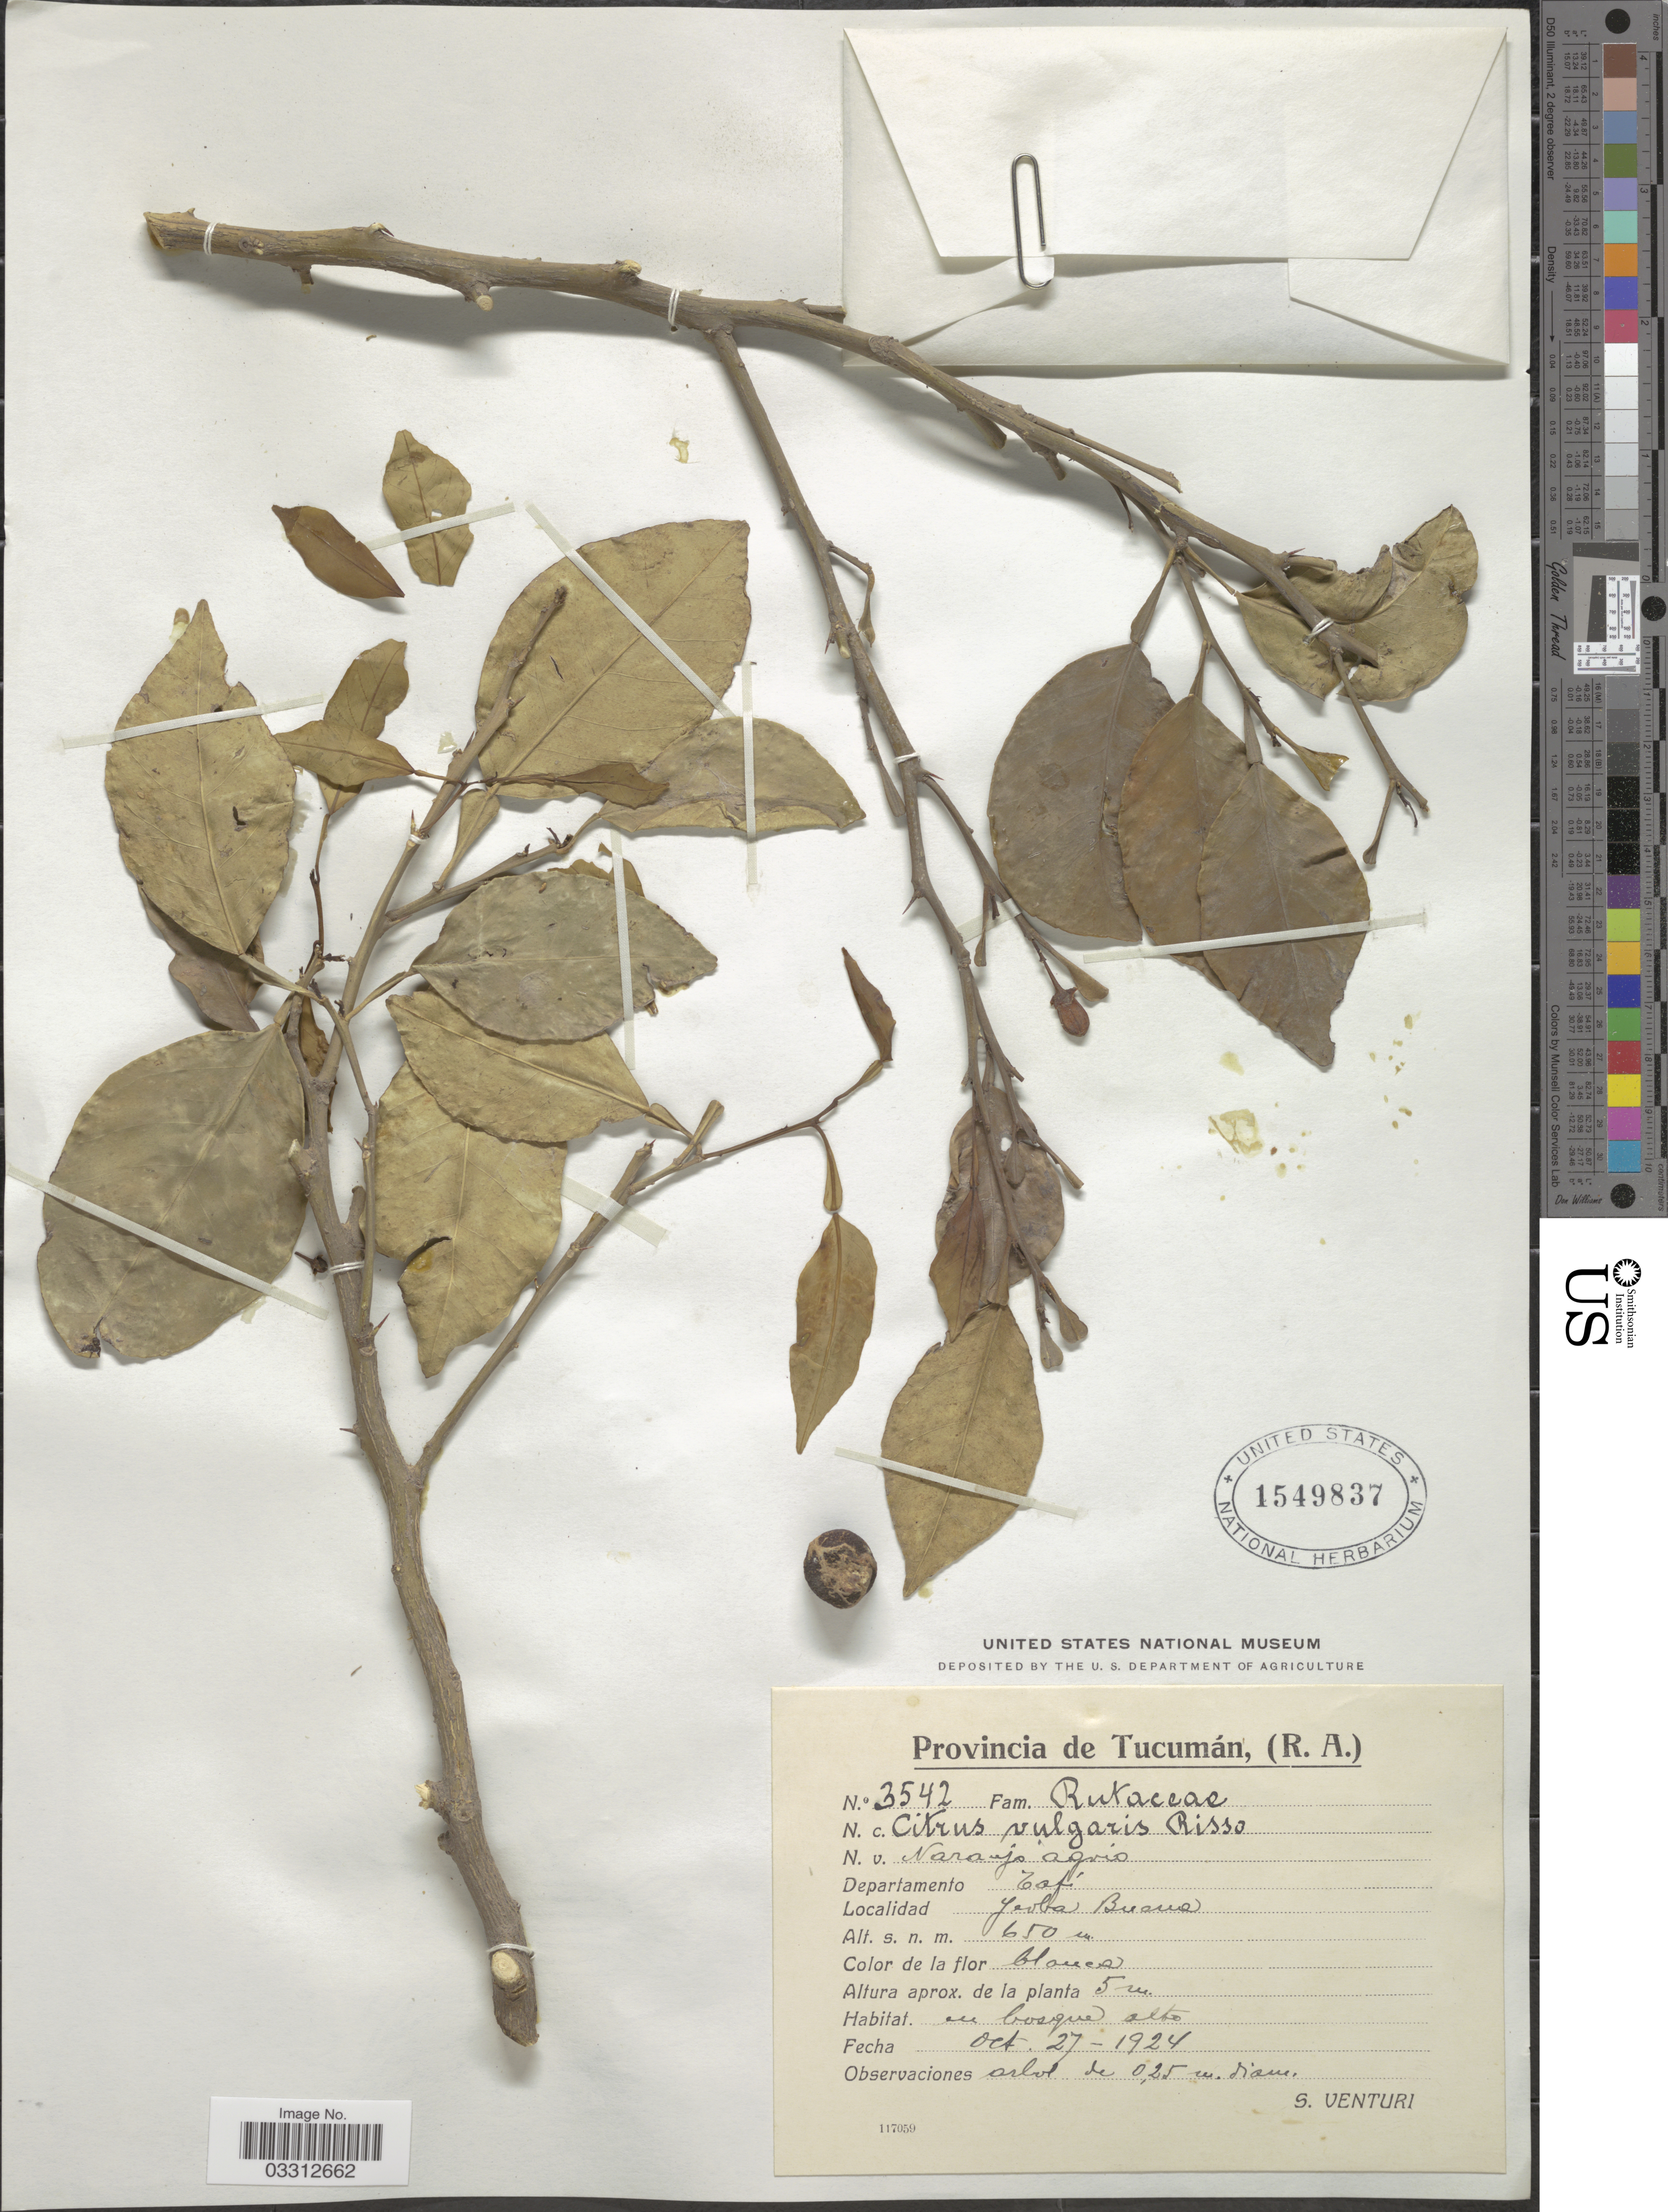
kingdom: Plantae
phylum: Tracheophyta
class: Magnoliopsida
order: Sapindales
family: Rutaceae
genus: Citrus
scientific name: Citrus vulgaris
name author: Risso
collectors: S. Venturi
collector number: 3542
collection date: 1924-10-27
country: Argentina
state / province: Tucuman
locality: Departamento Tafí, Jerba Buena.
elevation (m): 650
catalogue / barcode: US 1549837